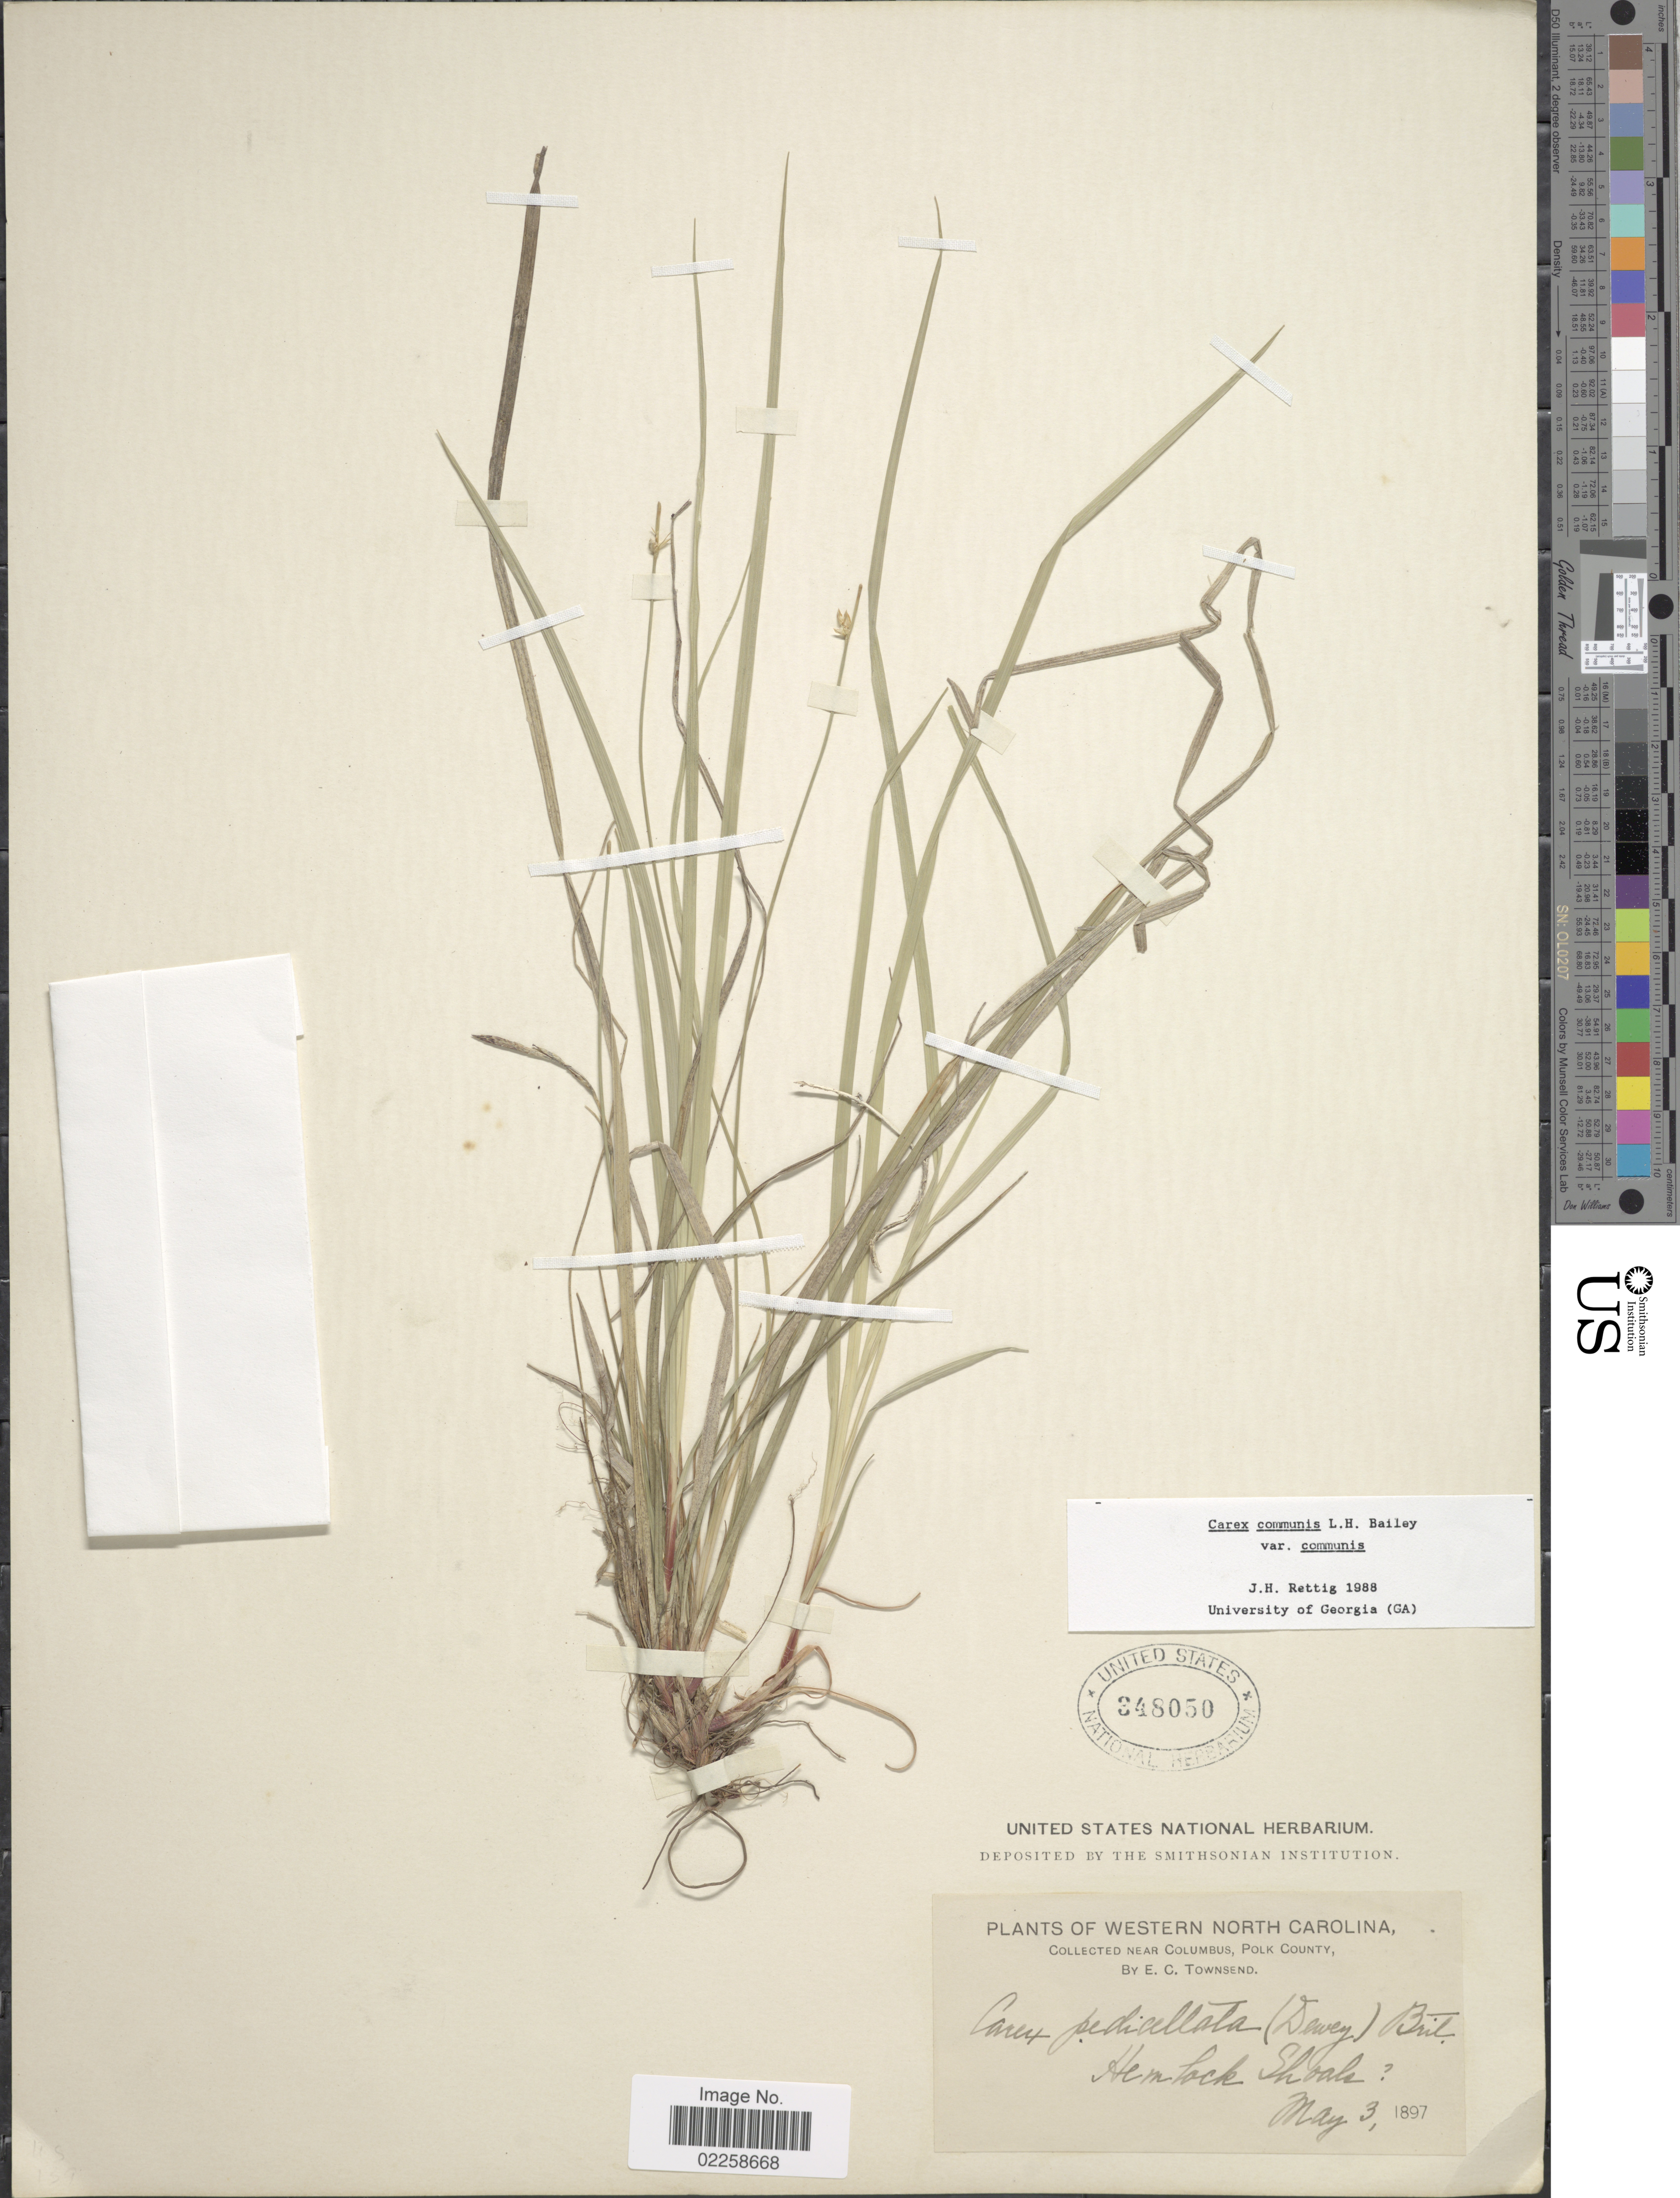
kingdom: Plantae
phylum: Tracheophyta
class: Liliopsida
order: Poales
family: Cyperaceae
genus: Carex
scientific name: Carex communis var. communis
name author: L.H. Bailey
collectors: E. C. Townsend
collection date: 1897-05-03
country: United States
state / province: North Carolina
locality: Western North Carolina, Hemlock Shoah.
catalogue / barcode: US 348050